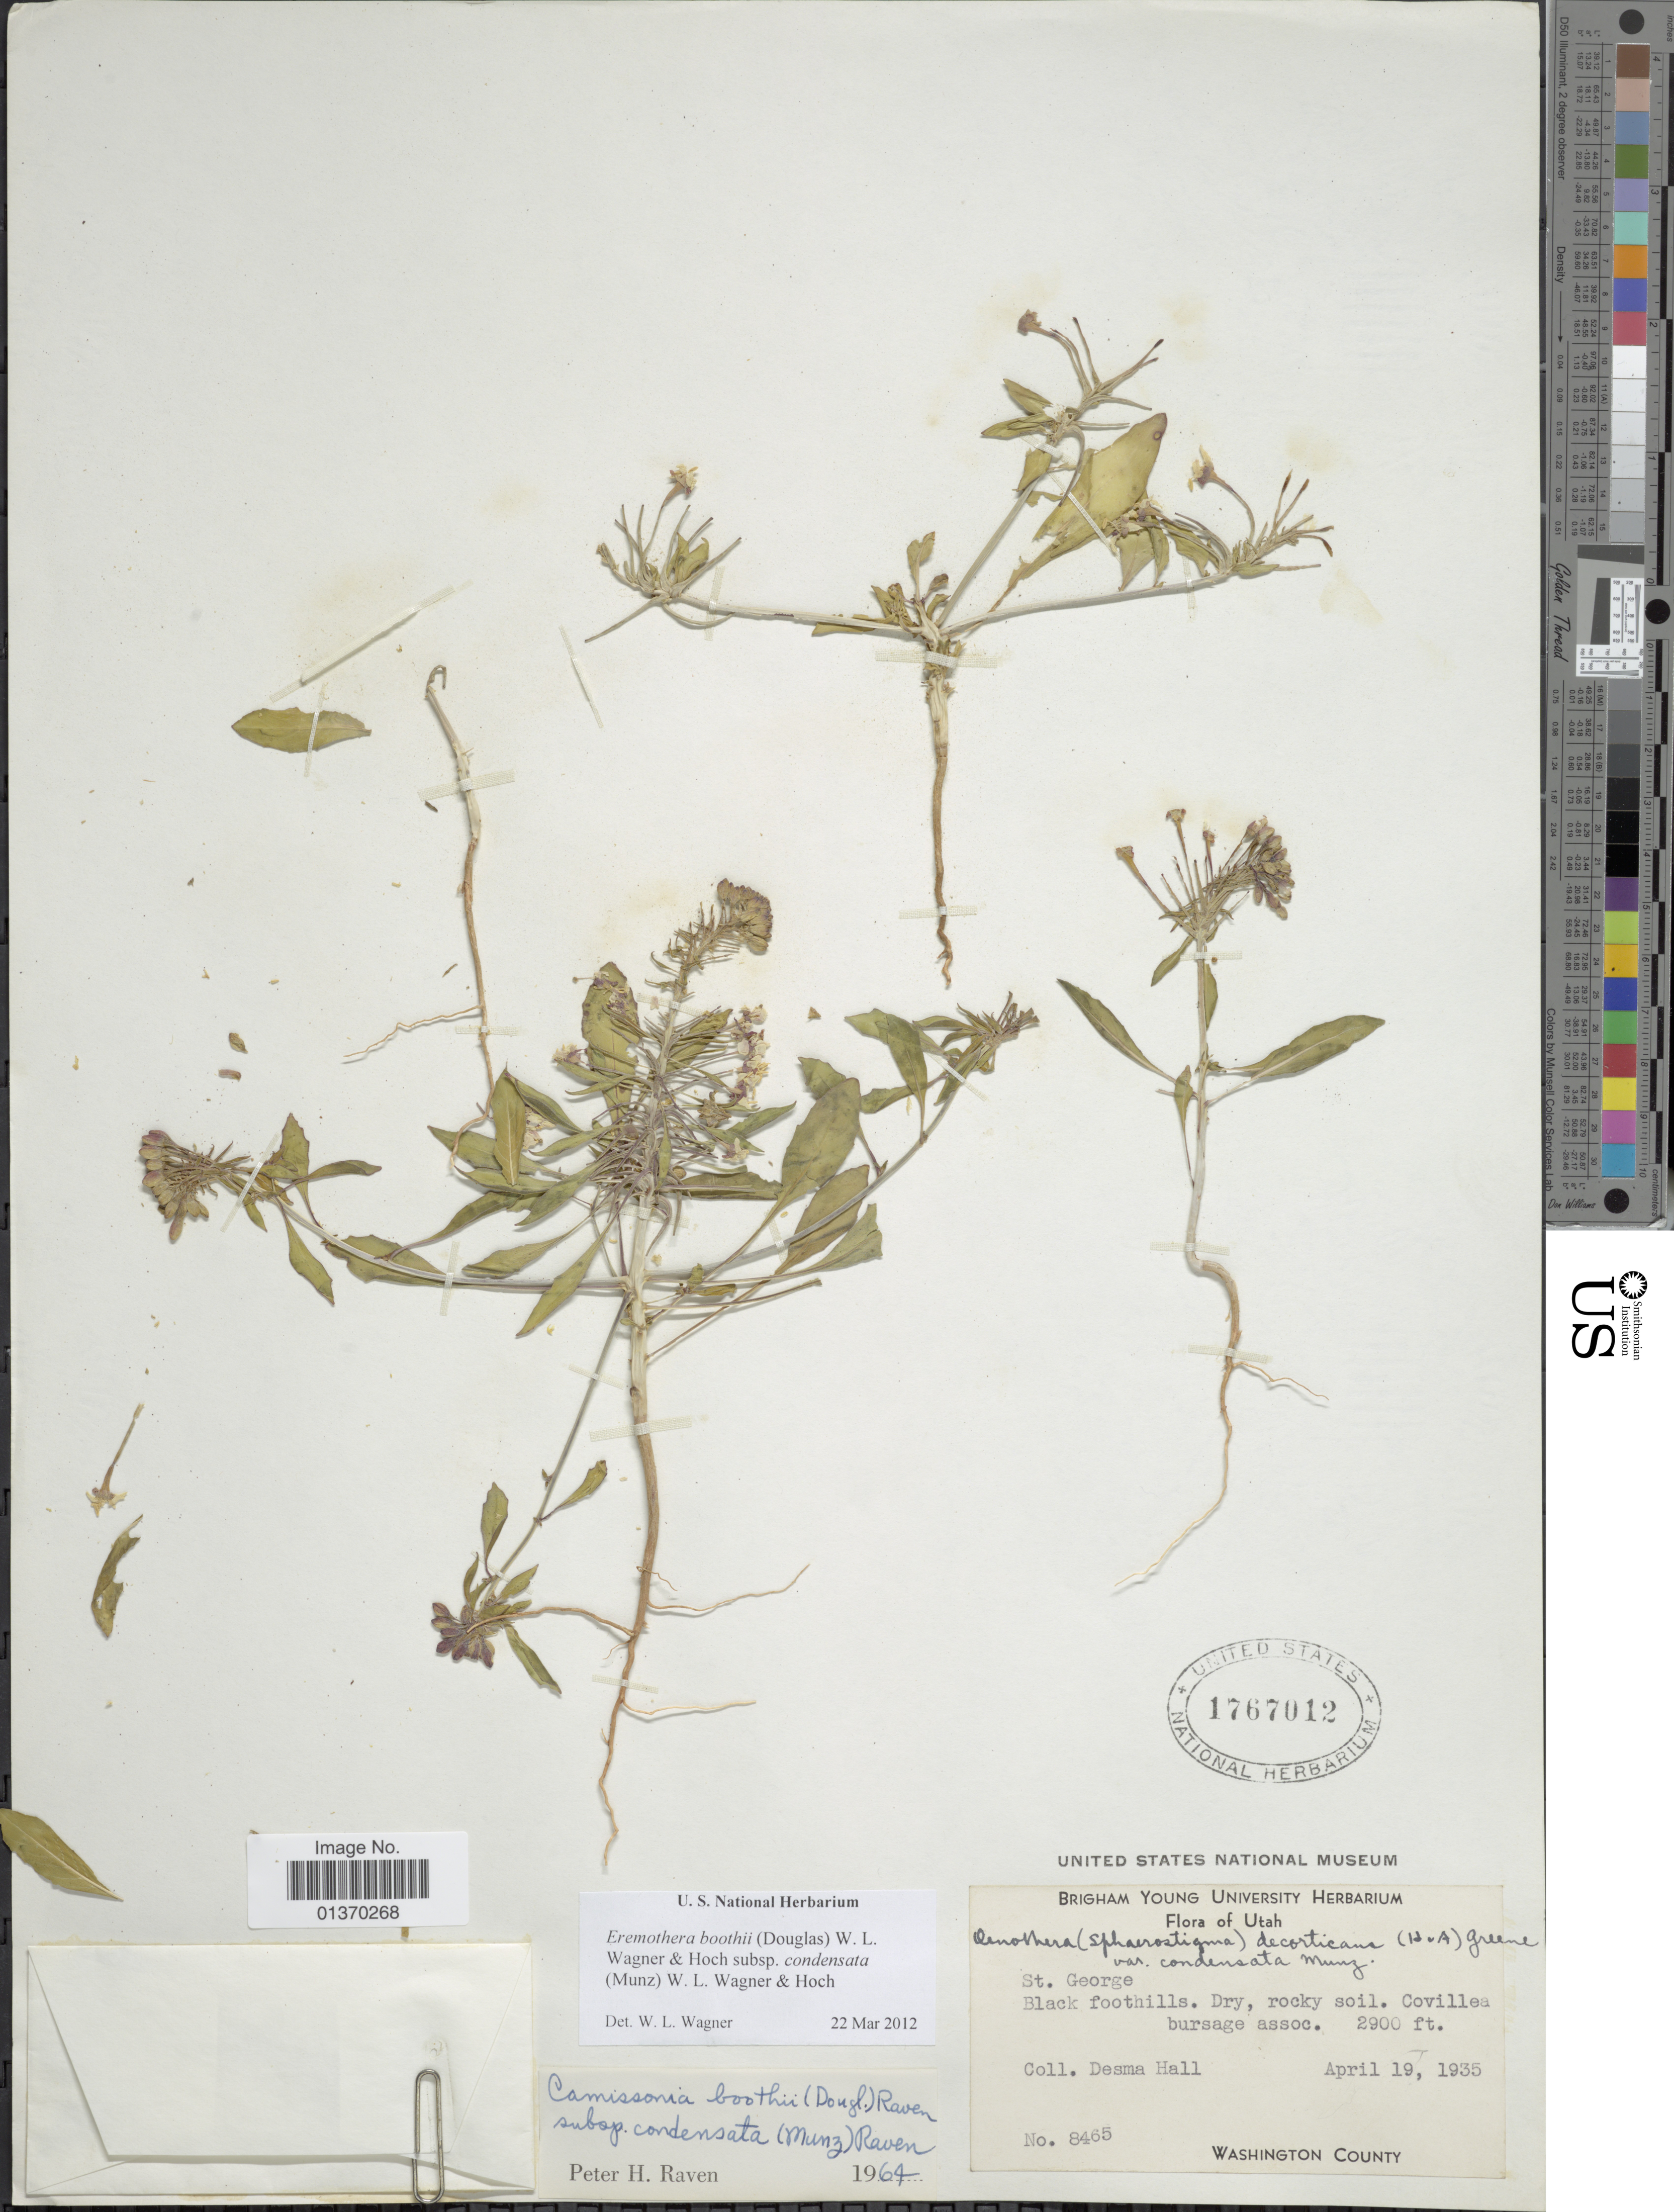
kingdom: Plantae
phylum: Tracheophyta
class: Magnoliopsida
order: Myrtales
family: Onagraceae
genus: Eremothera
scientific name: Eremothera boothii subsp. condensata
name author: (Munz) W.L. Wagner & Hoch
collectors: D. Hall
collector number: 8465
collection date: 1935-04-19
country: United States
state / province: Utah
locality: St. George, Black foothills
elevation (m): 884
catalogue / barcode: US 1767012